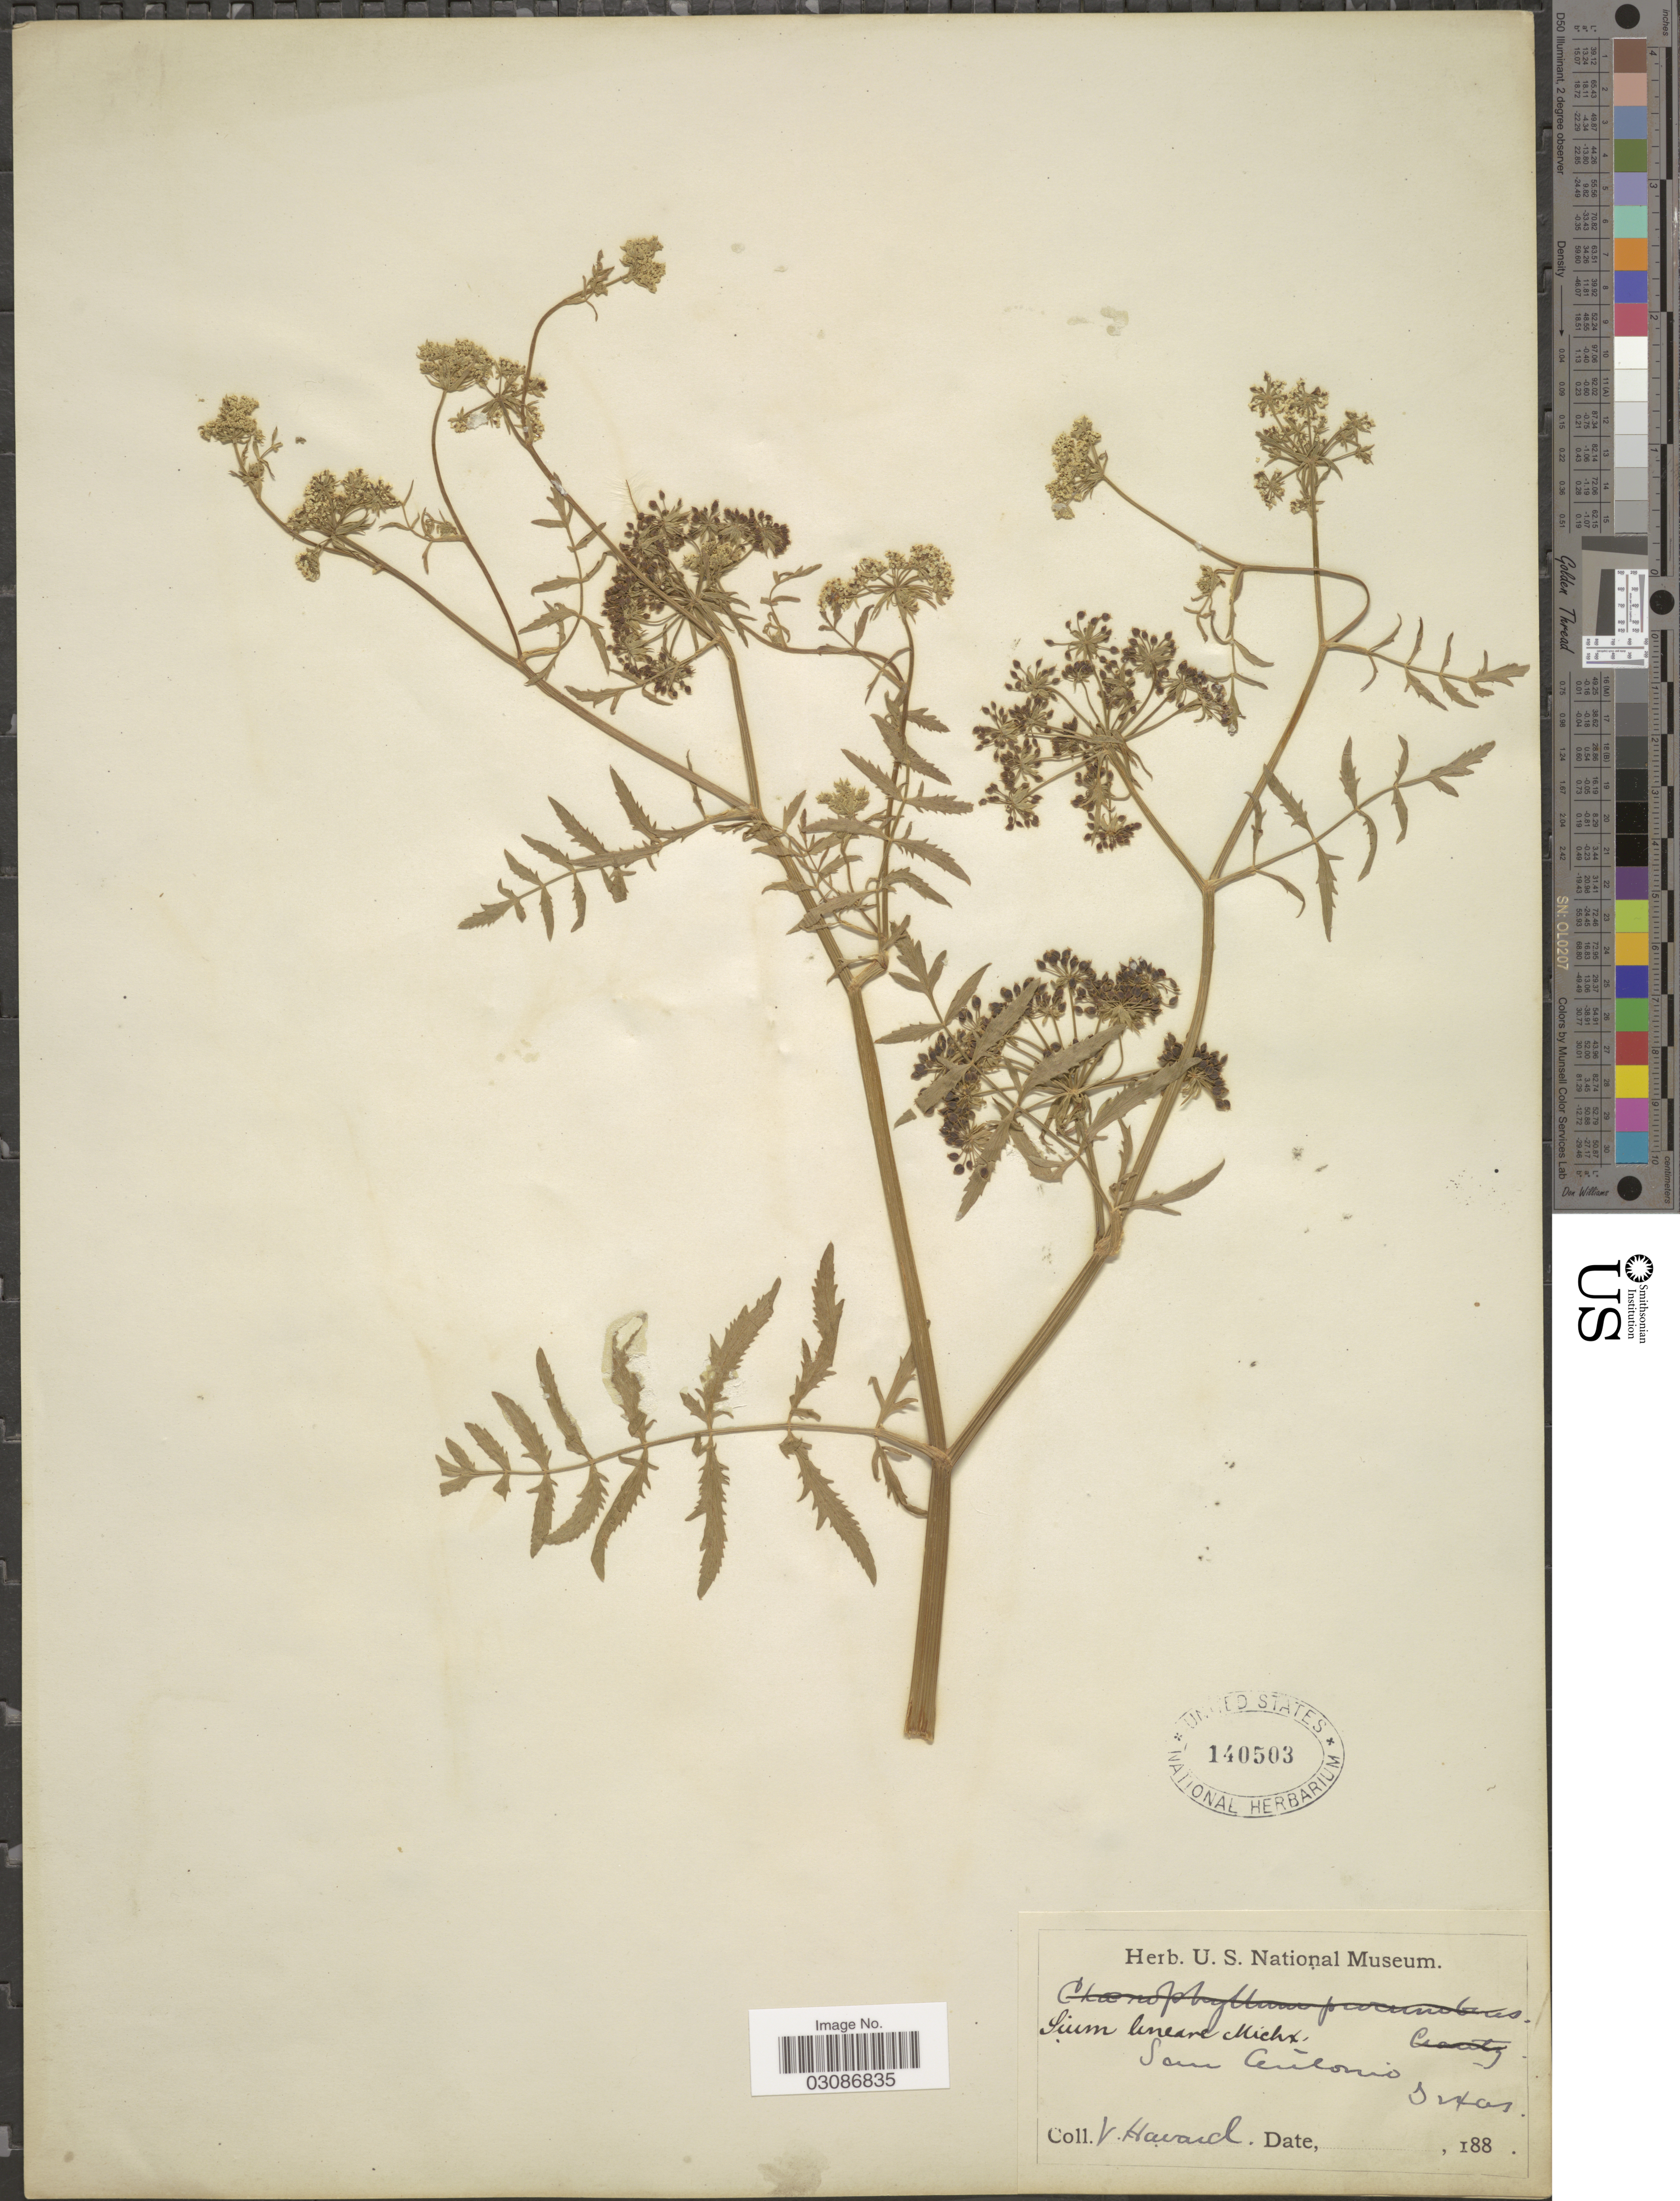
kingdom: Plantae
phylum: Tracheophyta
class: Magnoliopsida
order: Apiales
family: Apiaceae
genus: Berula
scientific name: Berula erecta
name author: (Huds.) Coville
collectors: V. Havard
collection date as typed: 188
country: United States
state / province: Texas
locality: San Antonio.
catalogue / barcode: US 140503